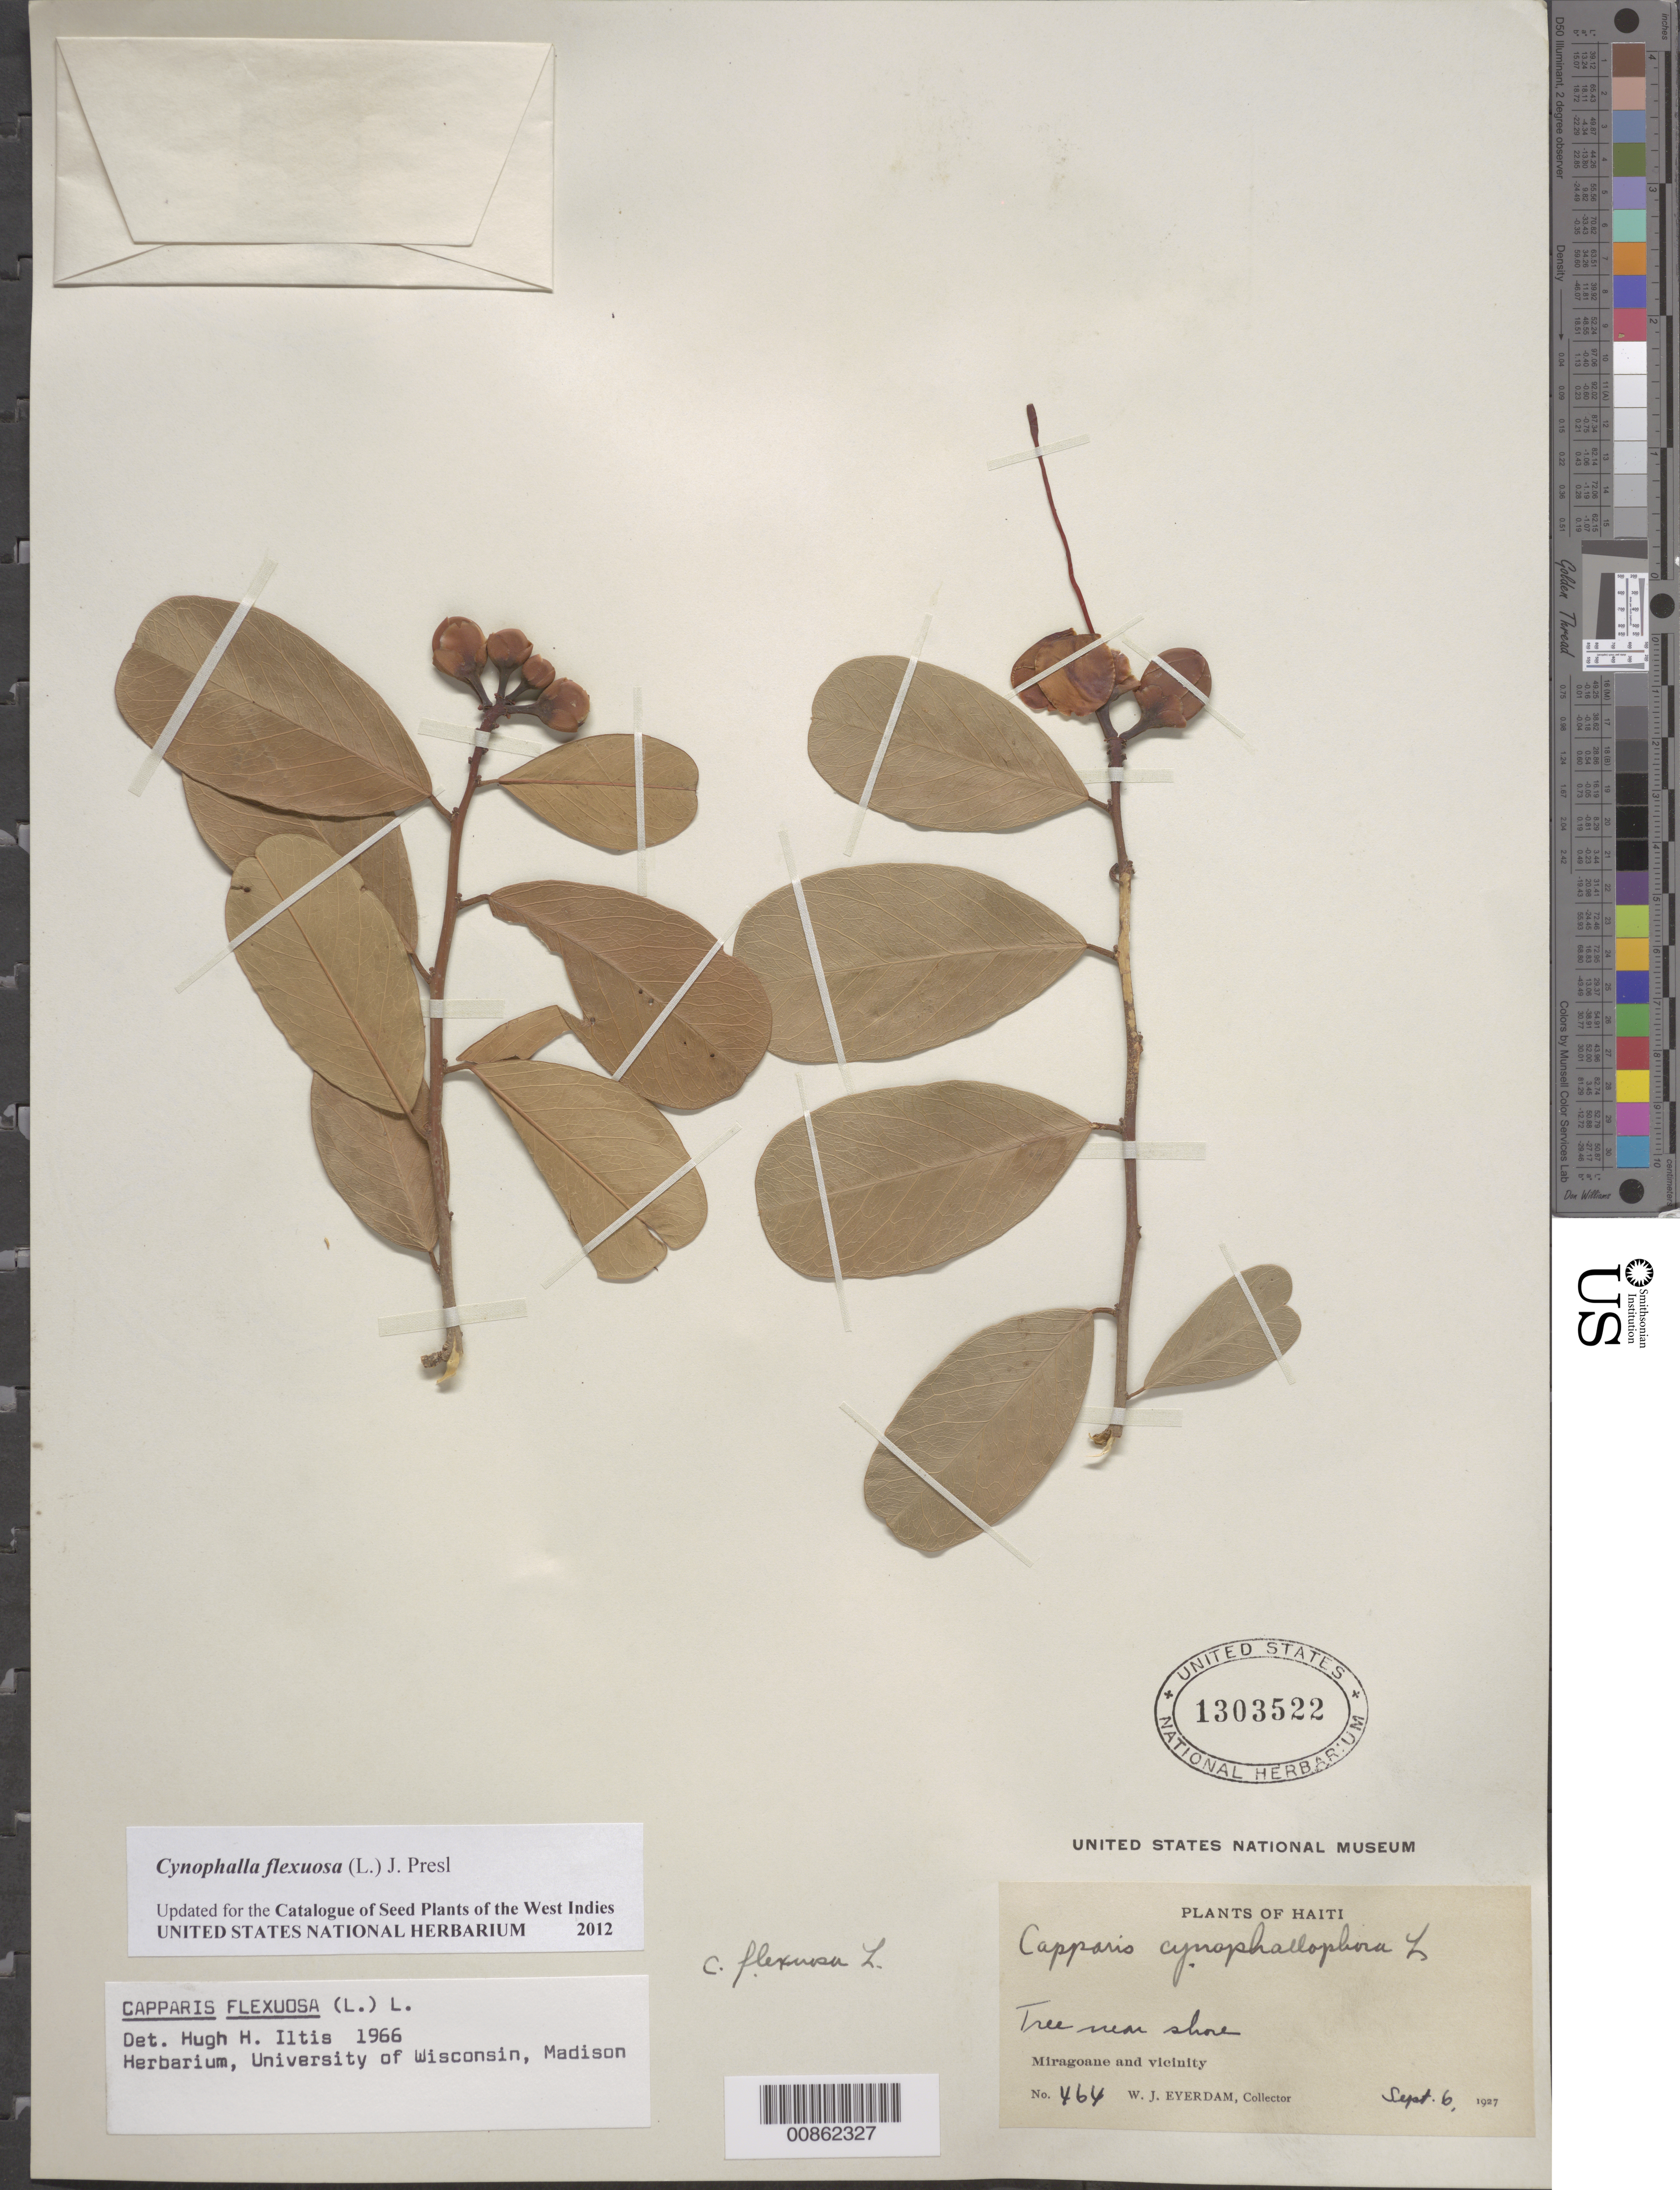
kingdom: Plantae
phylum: Tracheophyta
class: Magnoliopsida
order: Brassicales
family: Capparaceae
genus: Cynophalla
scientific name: Cynophalla flexuosa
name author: (L.) J. Presl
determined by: Iltis, Hugh Hellmut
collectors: W. J. Eyerdam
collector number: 464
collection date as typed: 06 Sep 1927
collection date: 1927-09-06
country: Haiti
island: Hispaniola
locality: Miragoane and vicinity.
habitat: Near shore.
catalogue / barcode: US 1303522